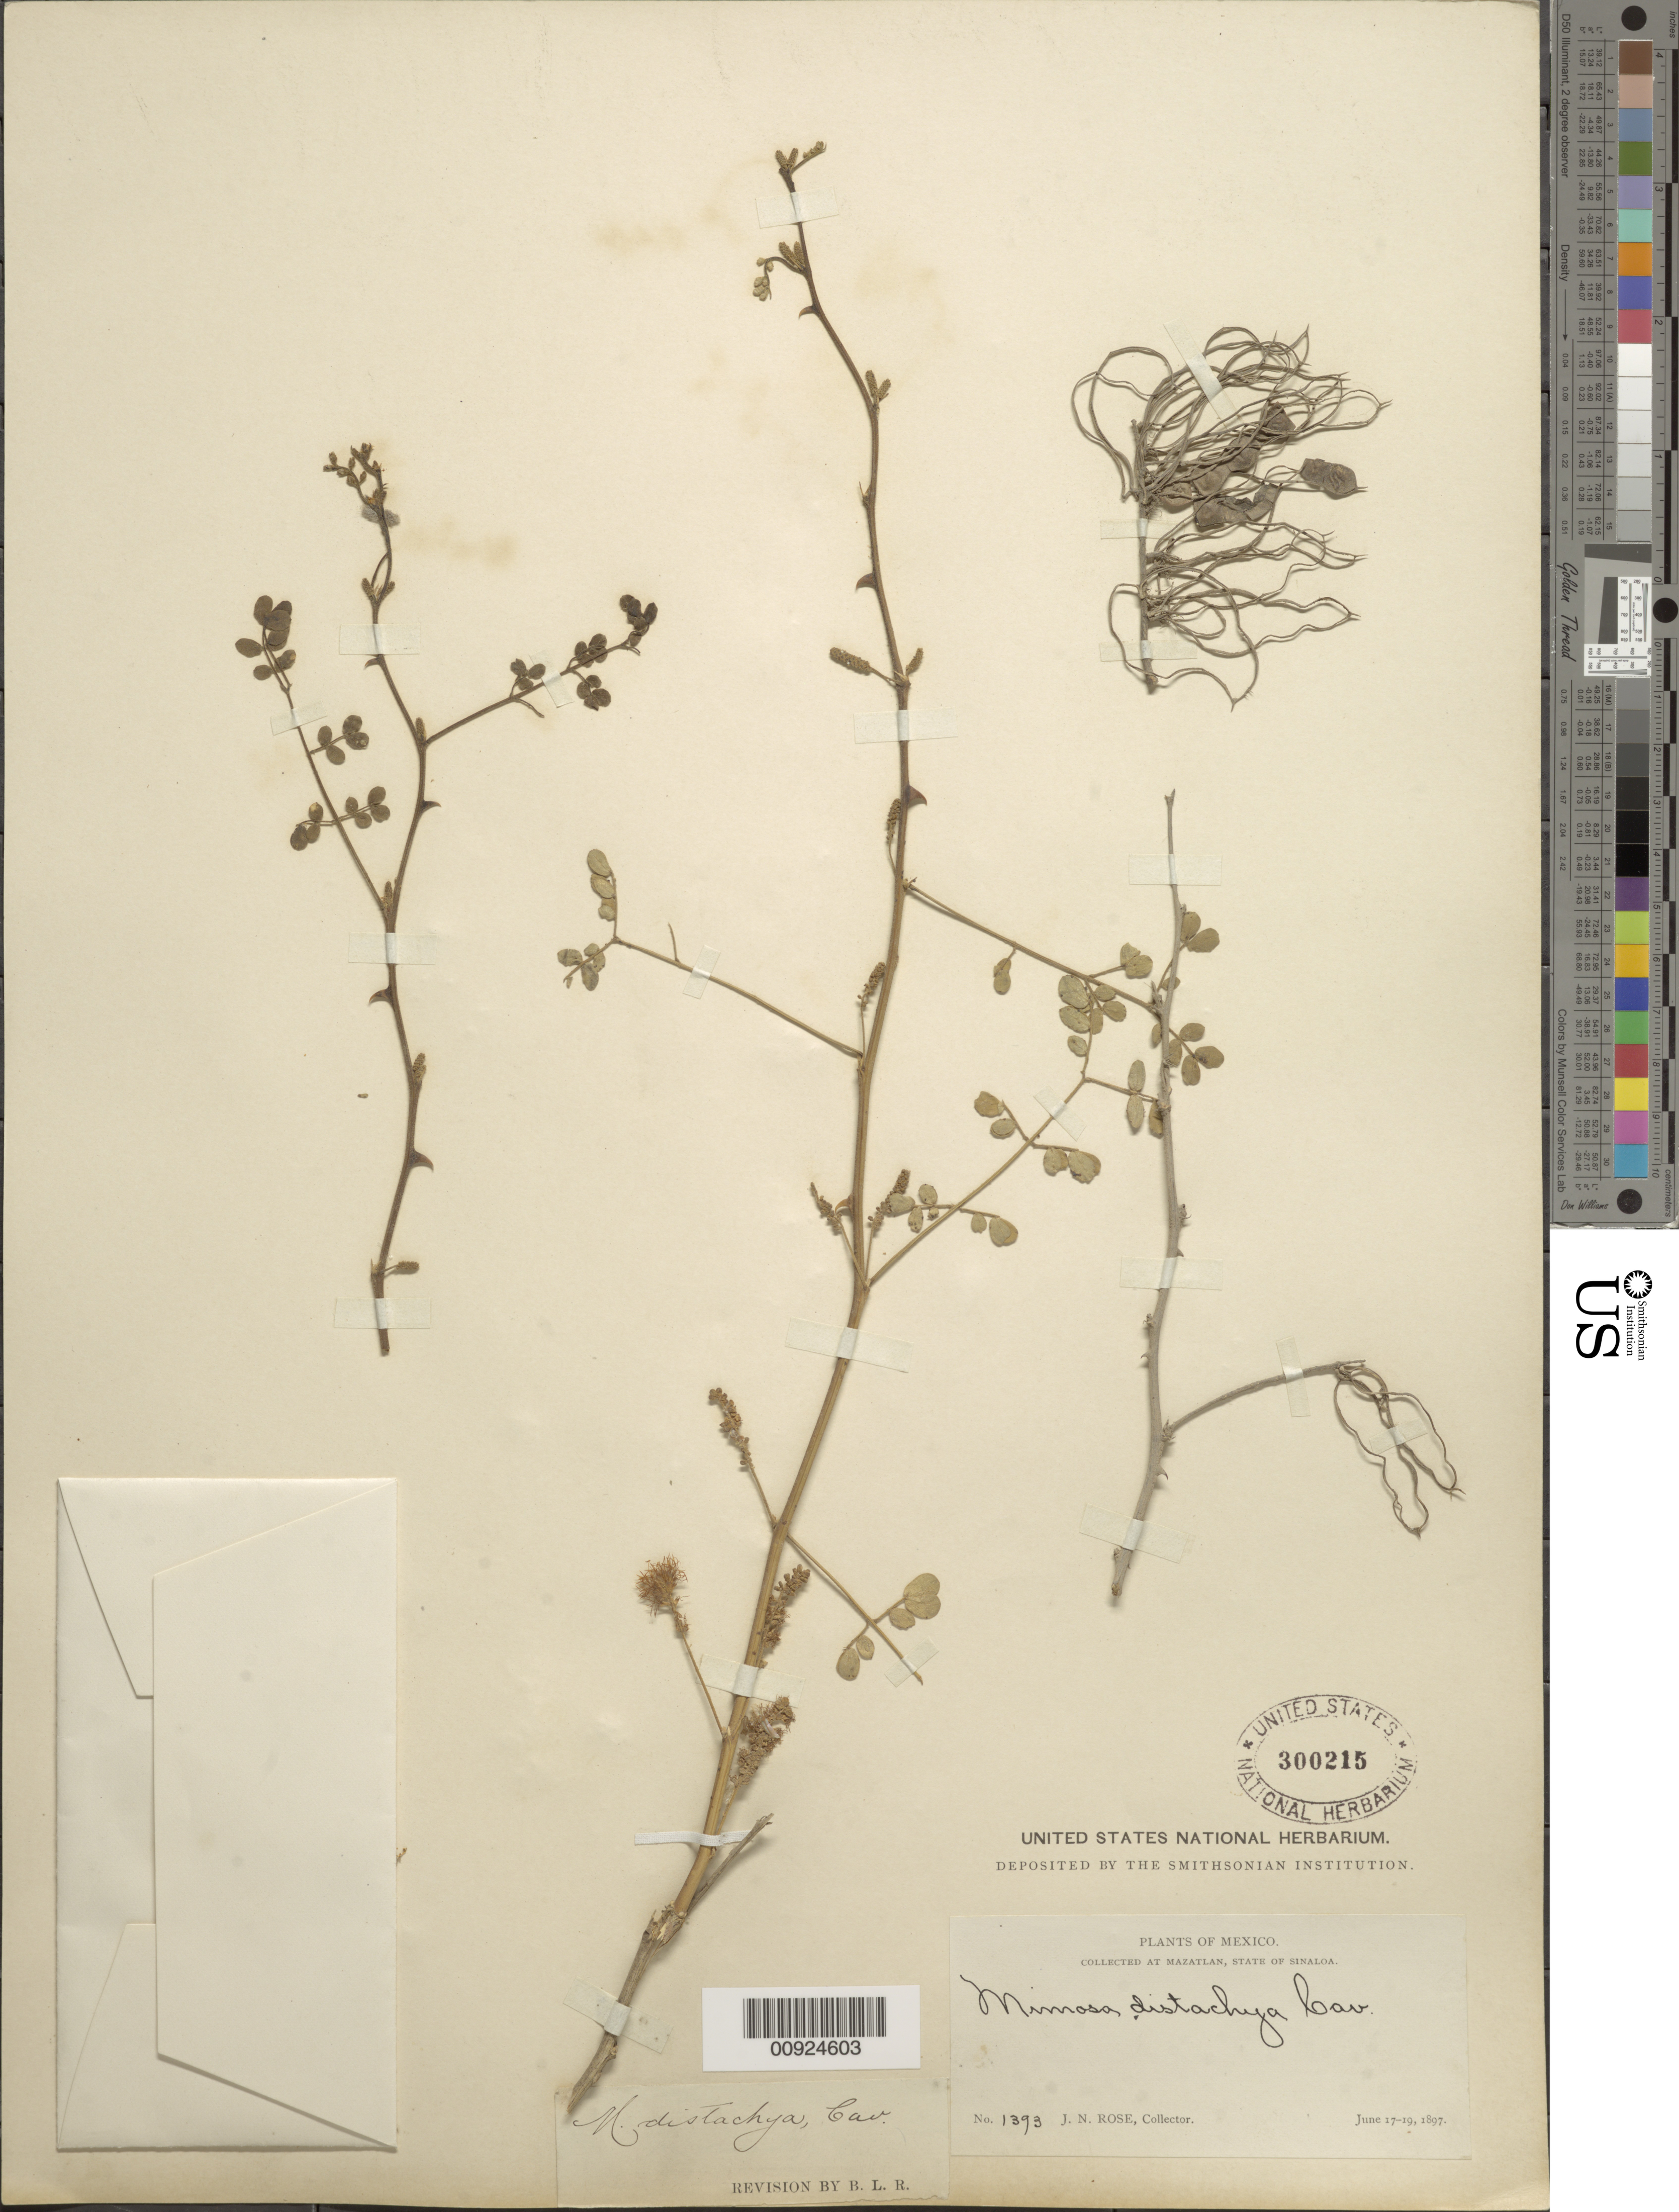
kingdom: Plantae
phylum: Tracheophyta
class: Magnoliopsida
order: Fabales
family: Fabaceae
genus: Mimosa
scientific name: Mimosa distachya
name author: Cav.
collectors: J. N. Rose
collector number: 1393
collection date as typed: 17 Jun 1897 to 19 Jun 1897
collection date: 1897-06-17/1897-06-19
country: Mexico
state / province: Sinaloa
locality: Mazatlán, State of Sinaloa.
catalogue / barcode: US 300215